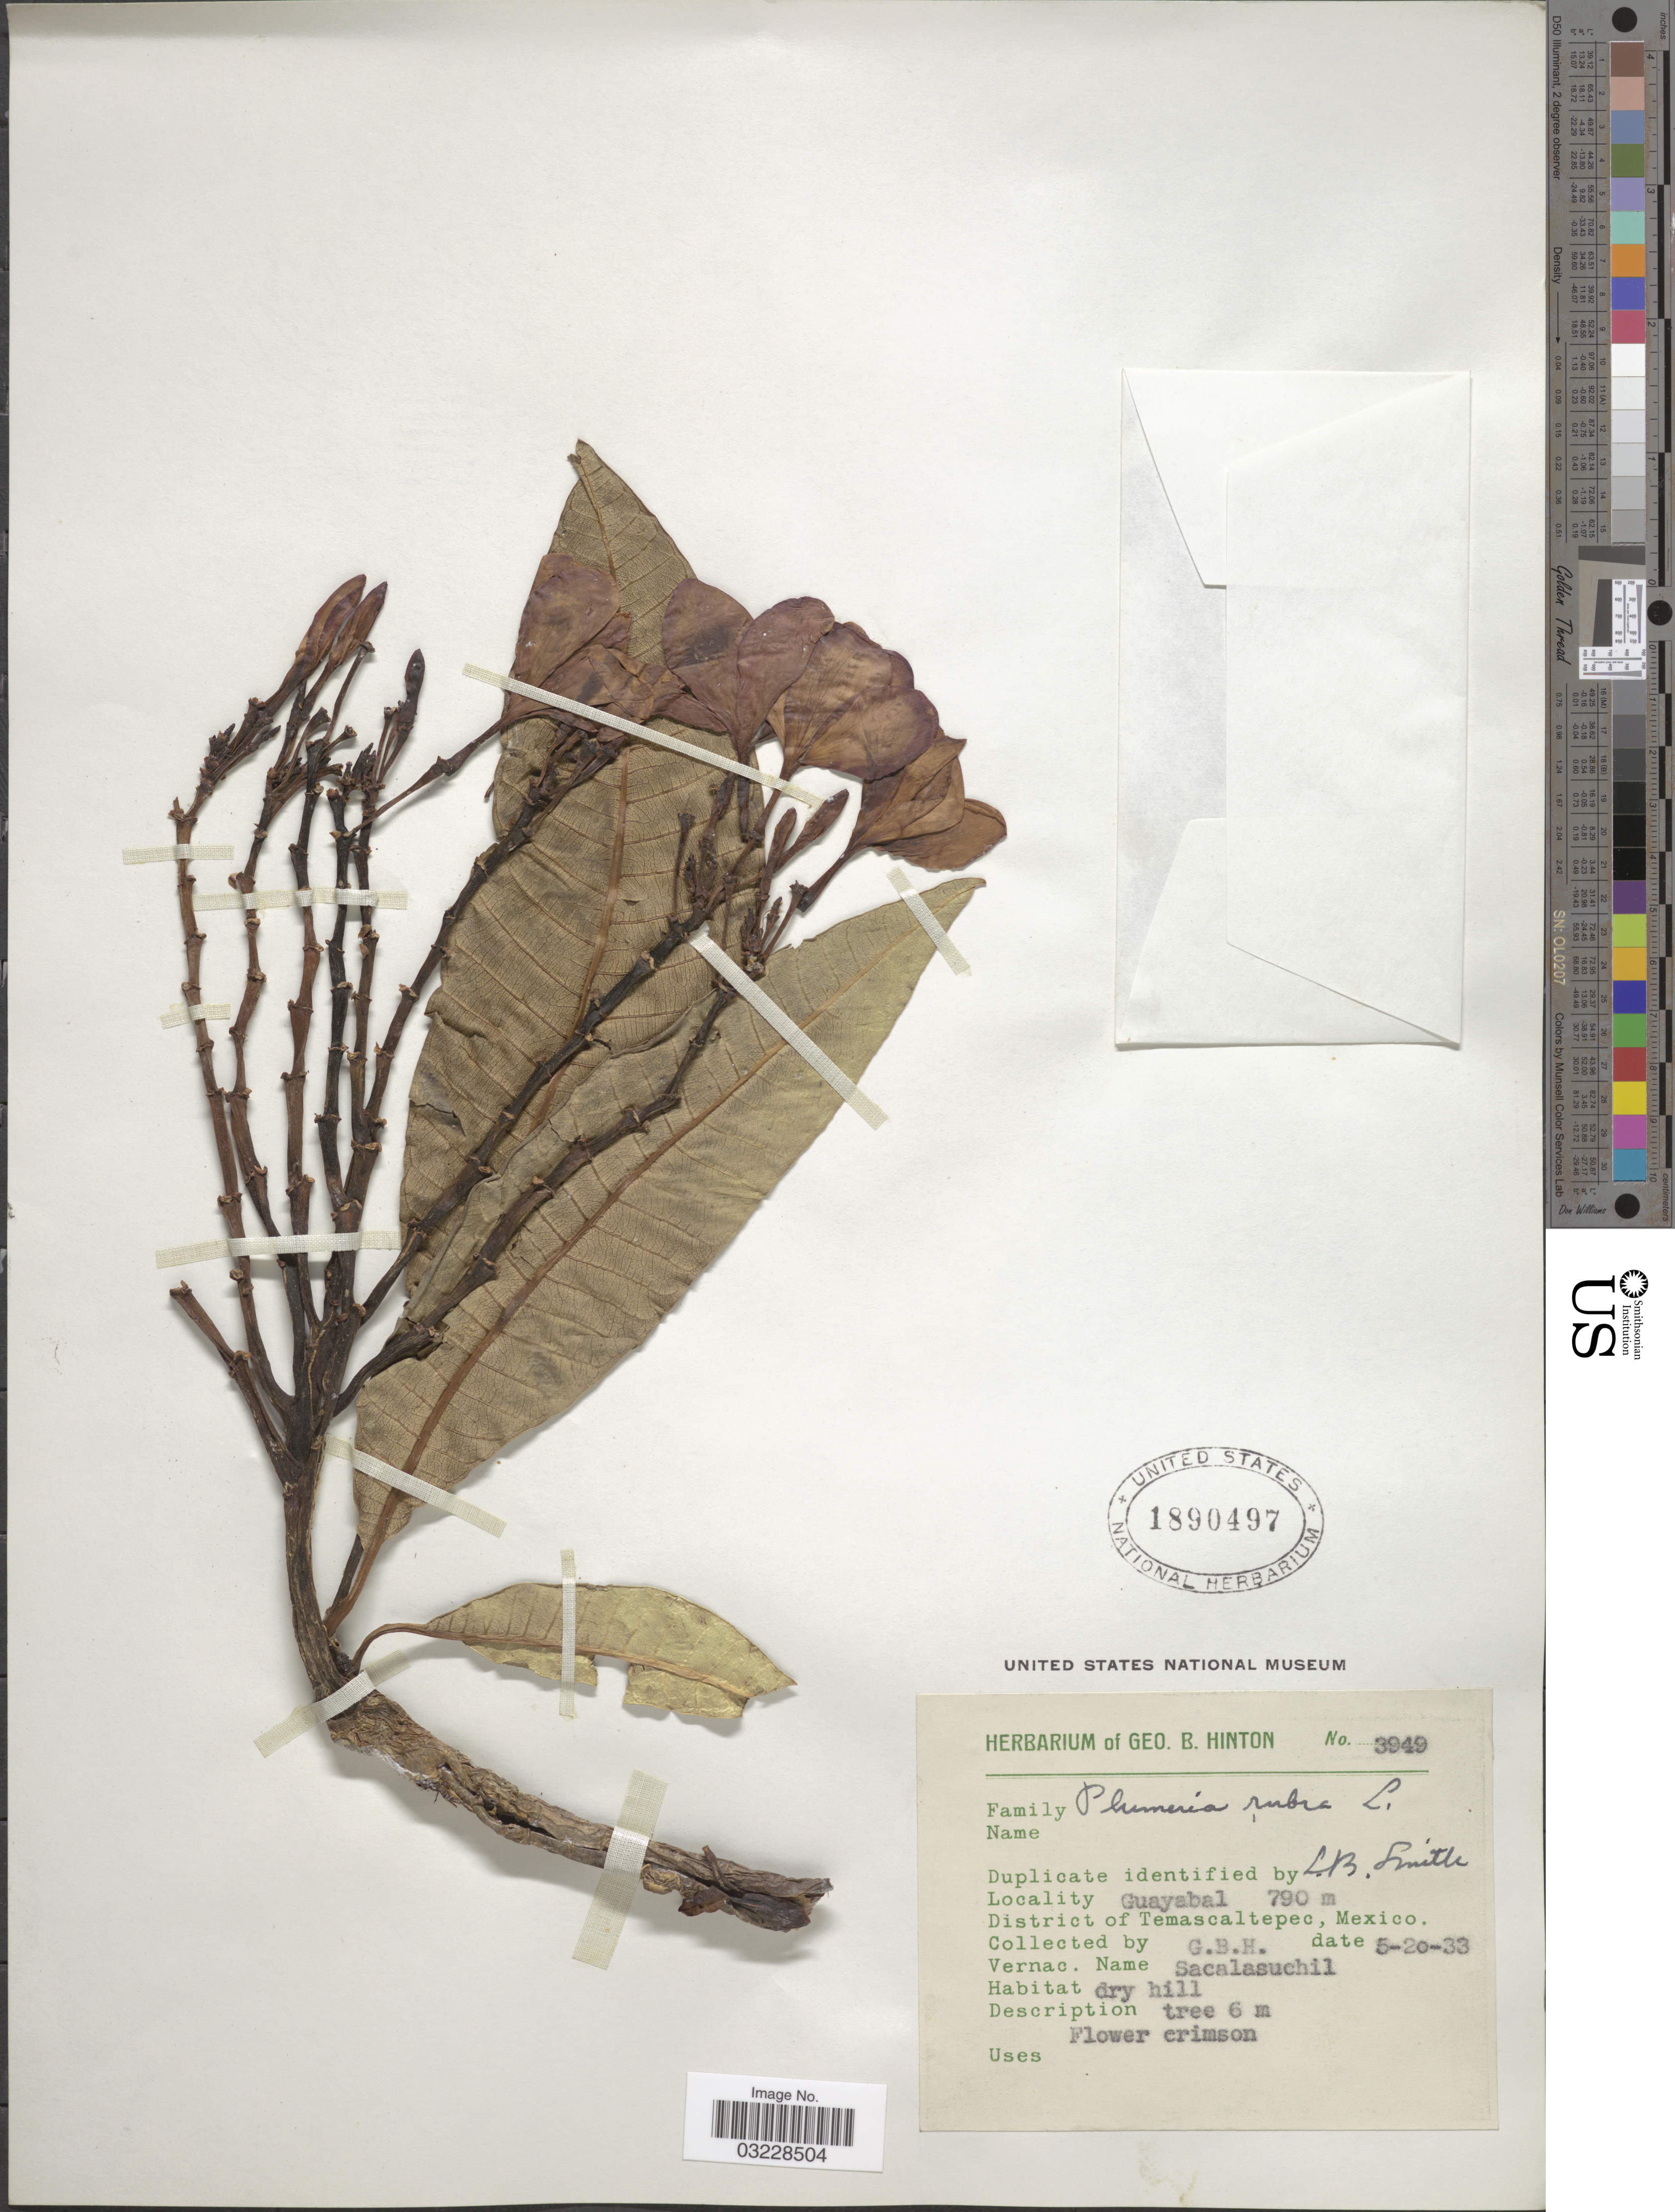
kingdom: Plantae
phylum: Tracheophyta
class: Magnoliopsida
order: Gentianales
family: Apocynaceae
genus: Plumeria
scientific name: Plumeria rubra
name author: L.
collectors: G. B. Hinton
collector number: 3949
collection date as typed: Transcribed d/m/y: 20/5/33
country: Mexico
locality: Guayabal, District of Temascaltepec, Mexico.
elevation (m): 790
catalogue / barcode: US 1890497